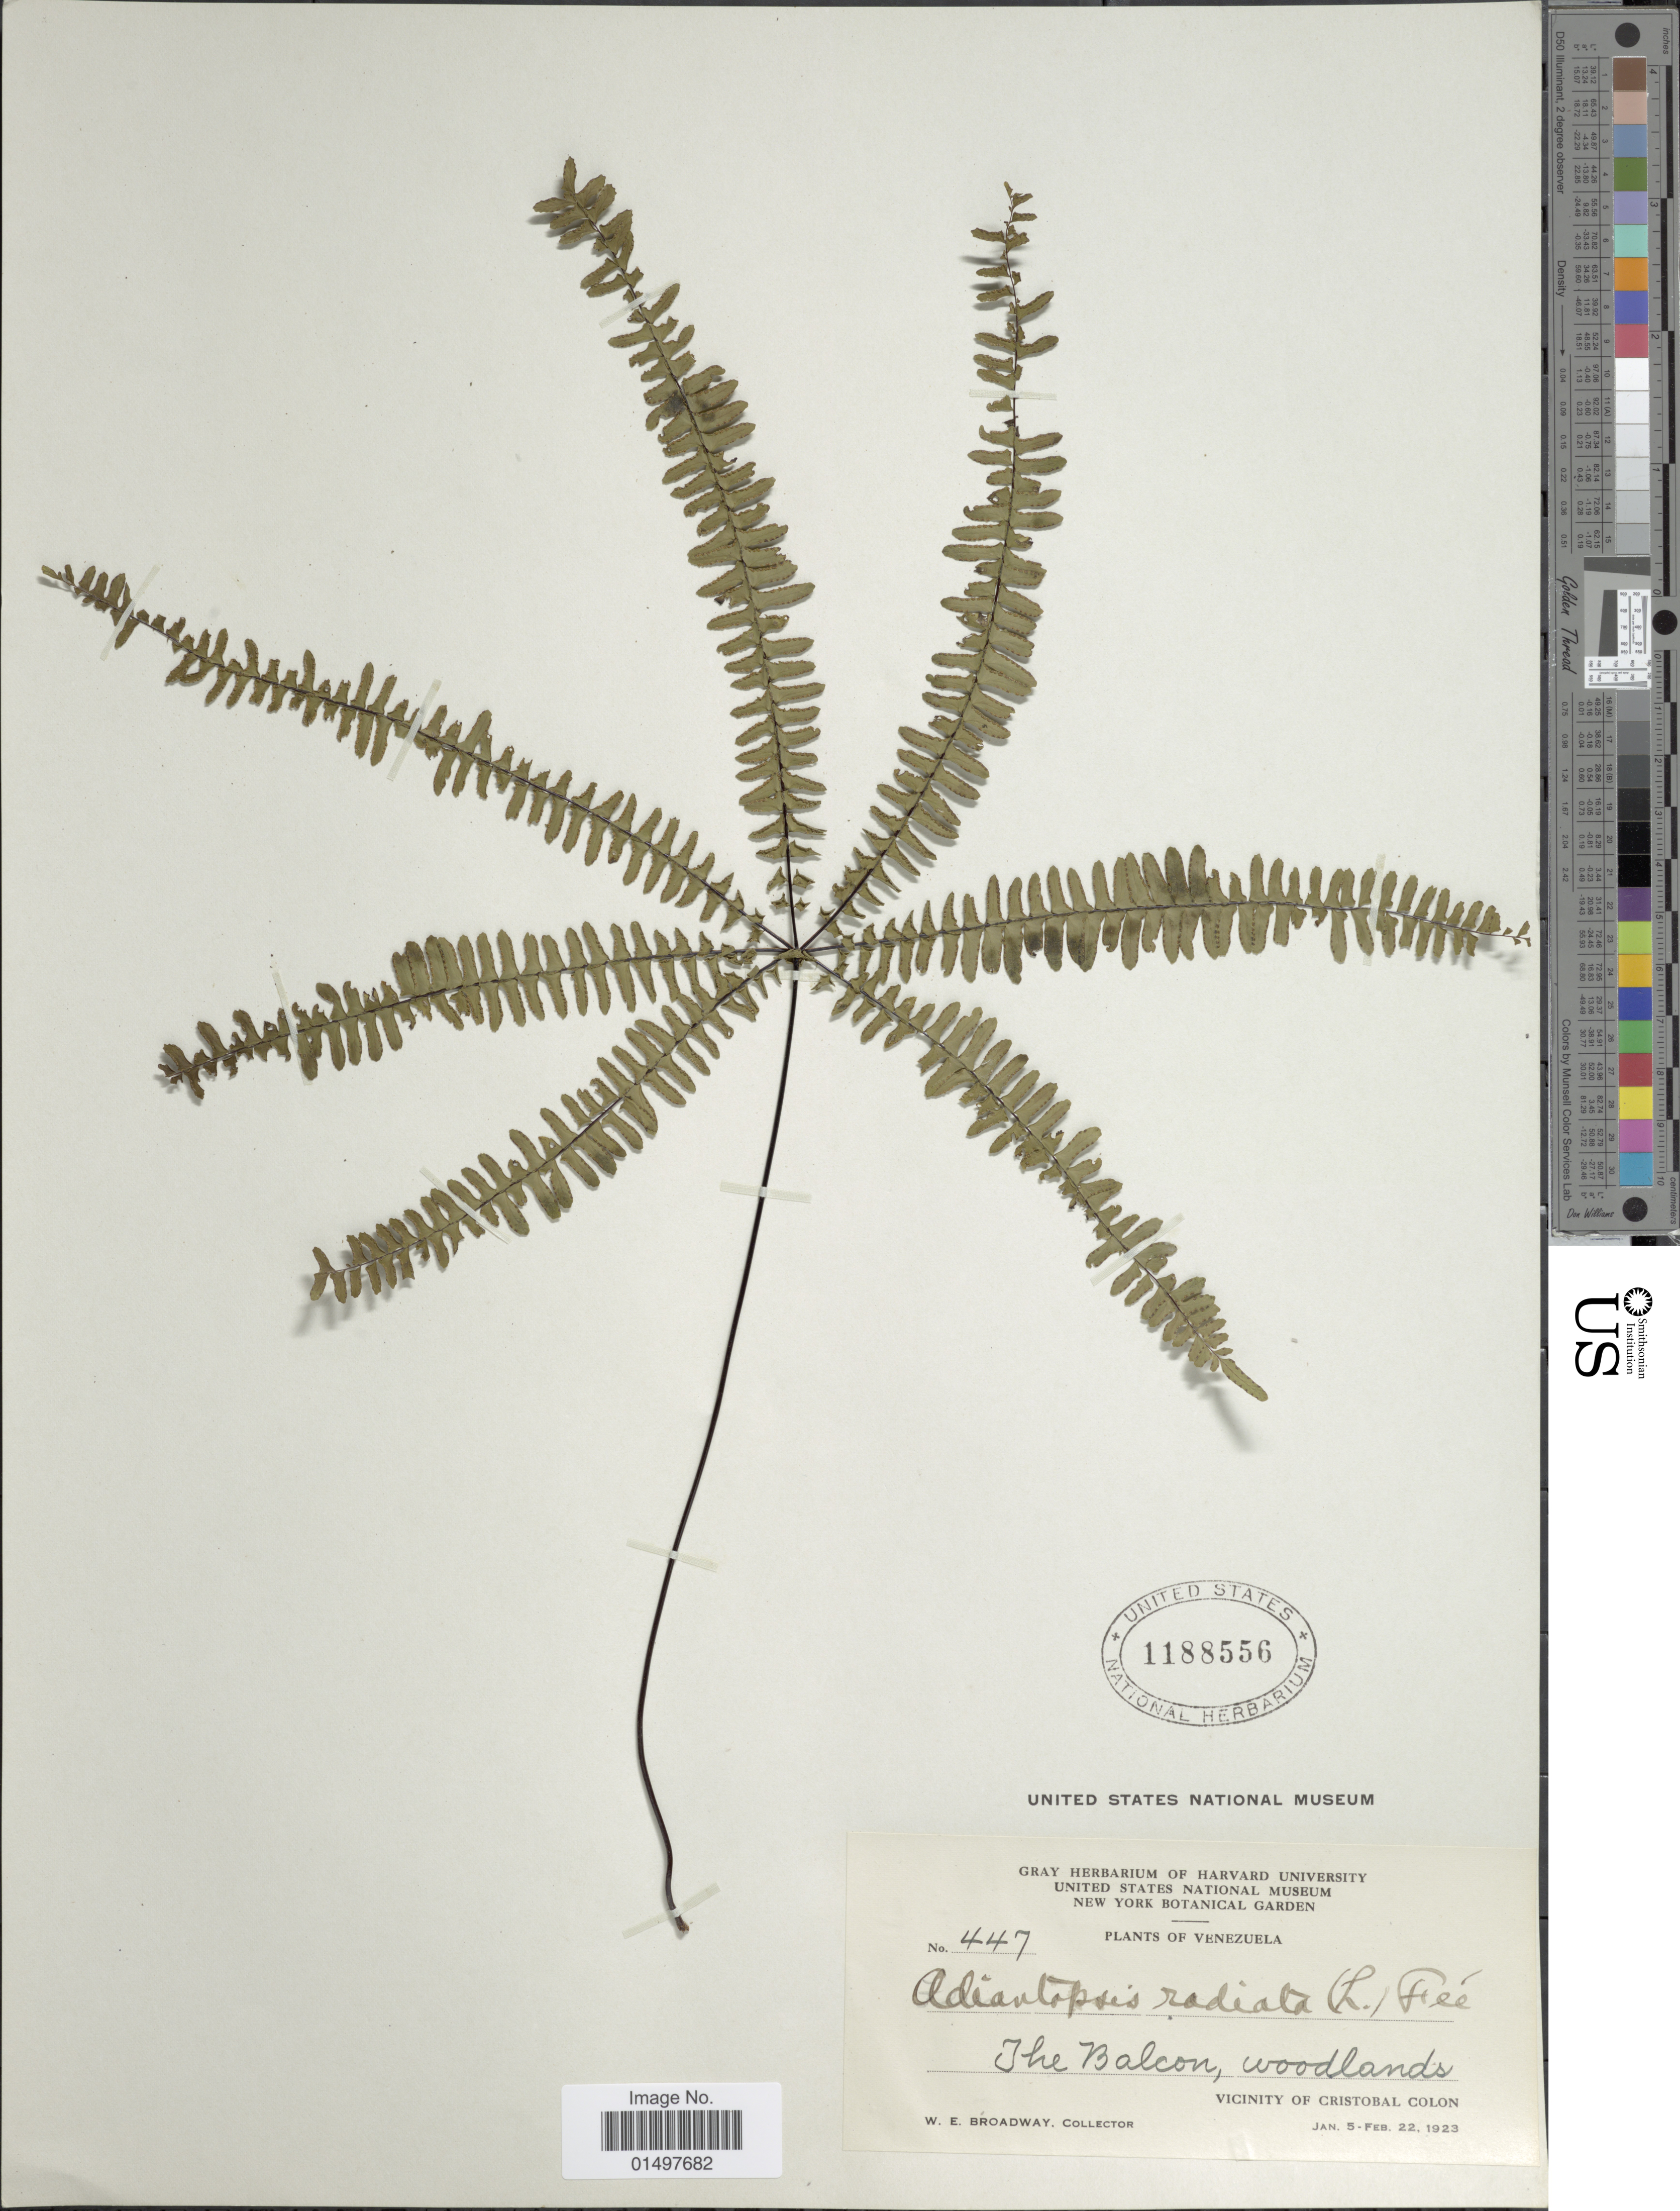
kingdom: Plantae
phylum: Tracheophyta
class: Polypodiopsida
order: Polypodiales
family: Pteridaceae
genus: Adiantopsis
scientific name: Adiantopsis radiata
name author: (L.) Fée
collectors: W. E. Broadway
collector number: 447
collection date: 1923-01-05/1923-02-22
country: Venezuela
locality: The Balcon, woodlands. Vicinity of Cristobal Colon.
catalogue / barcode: US 1188556